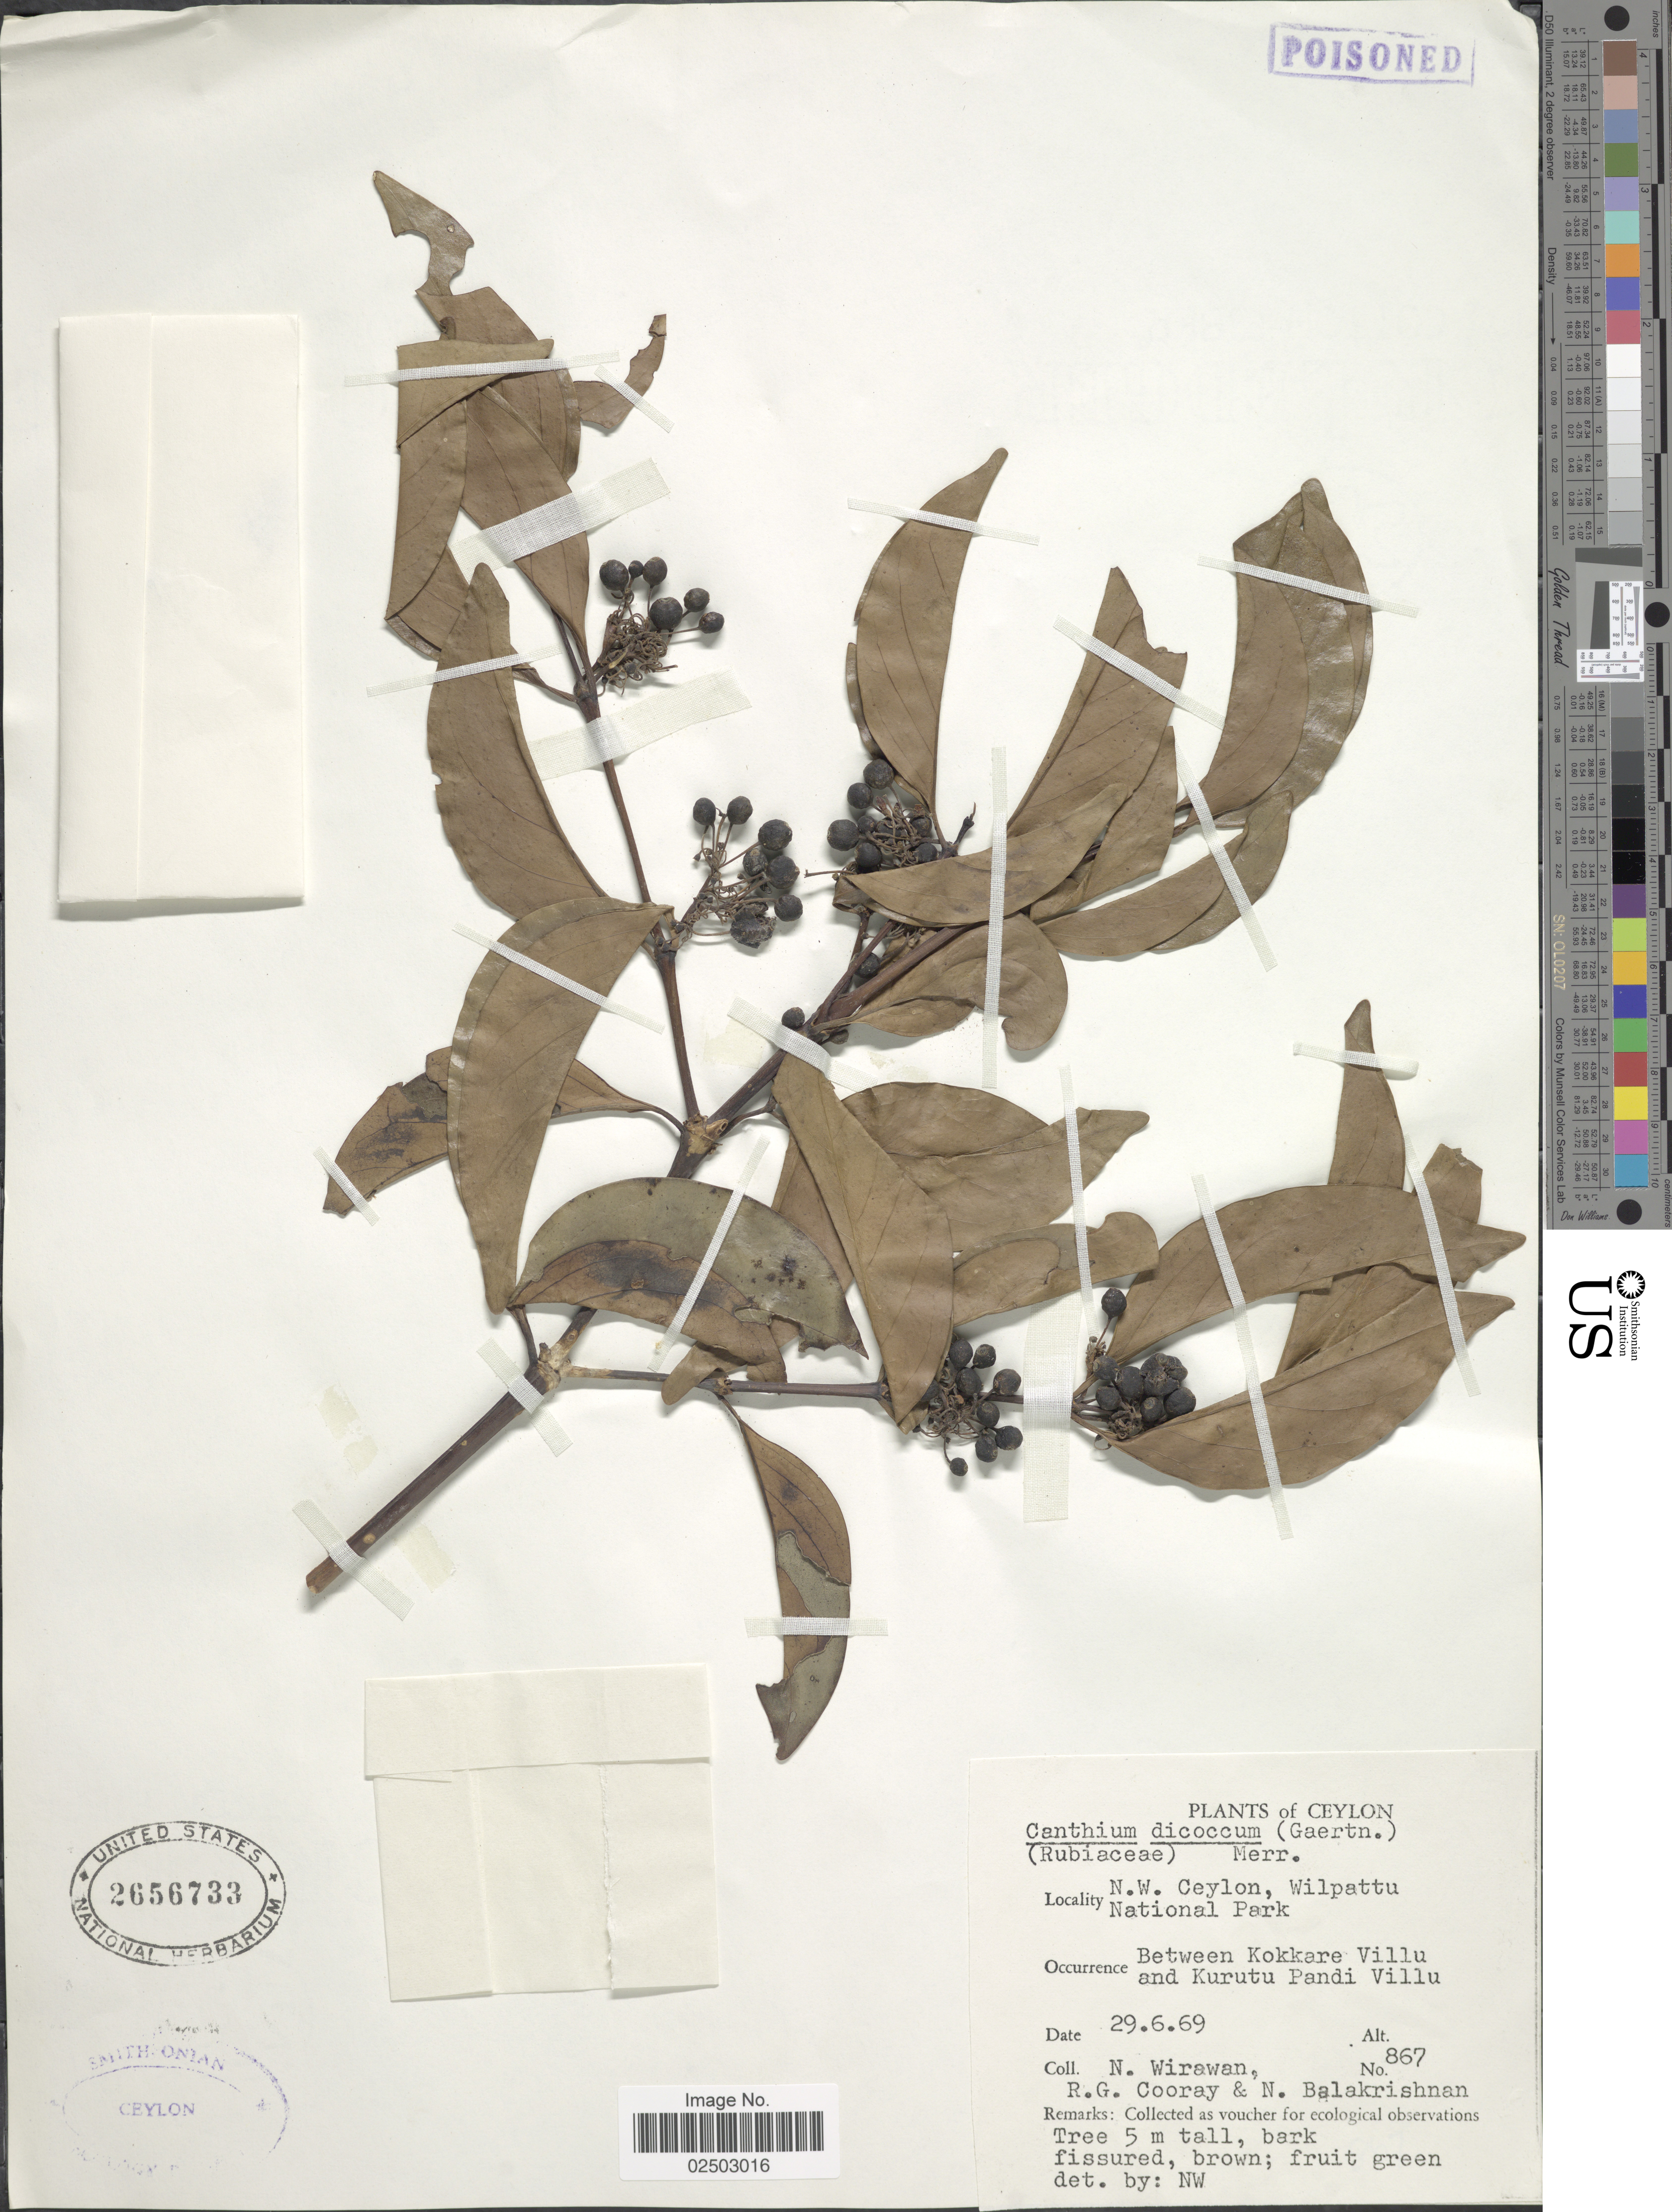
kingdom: Plantae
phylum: Tracheophyta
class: Magnoliopsida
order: Gentianales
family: Rubiaceae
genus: Canthium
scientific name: Canthium dicoccum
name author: (Gaertn.) Merr.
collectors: N. Wirawan, R. Cooray & N. Balakrishnan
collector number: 867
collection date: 1969-06-29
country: Sri Lanka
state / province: North Western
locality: N.W. Ceylon, Wilpattu National Park, between Kokkare Villy and Kurutu Pandi Villu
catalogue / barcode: US 2656733